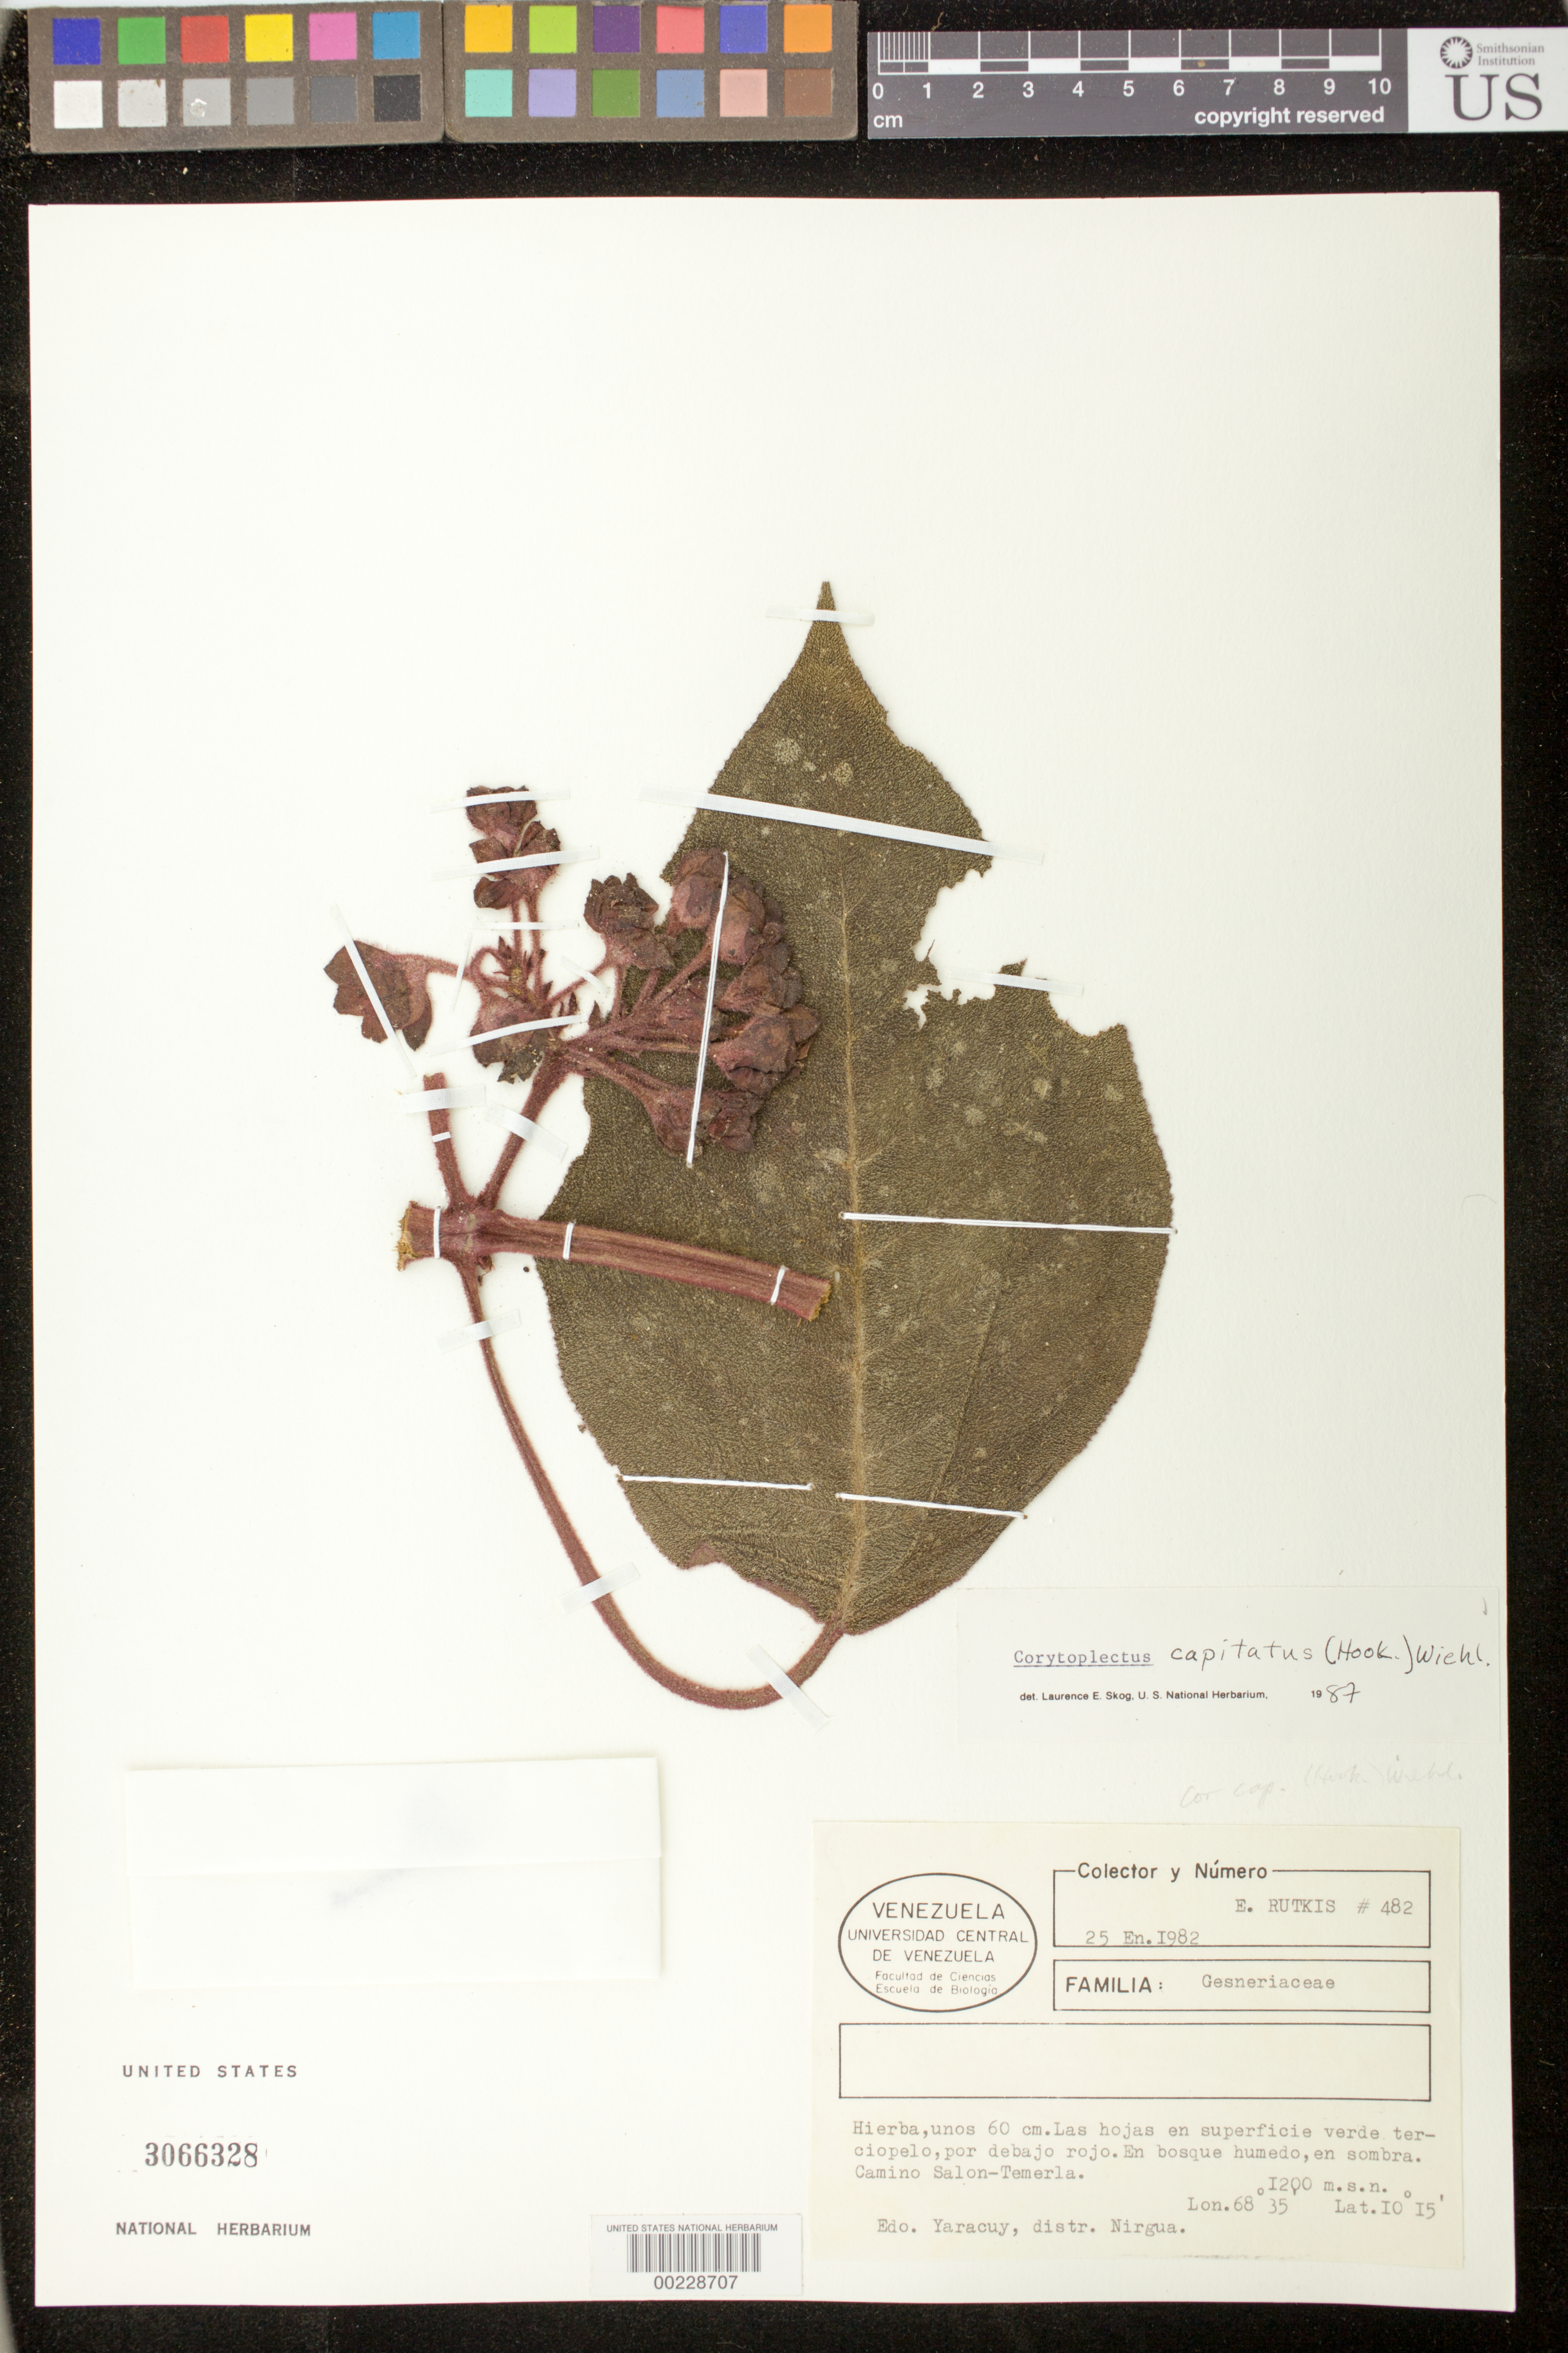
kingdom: Plantae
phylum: Tracheophyta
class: Magnoliopsida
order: Lamiales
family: Gesneriaceae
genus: Corytoplectus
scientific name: Corytoplectus capitatus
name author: (Hook.) Wiehler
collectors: E. Rutkis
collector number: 482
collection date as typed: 25 Jan 1982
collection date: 1982-01-25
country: Venezuela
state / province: Yaracuy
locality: Distr. Nirgua, Camino Salon - Temerla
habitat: En bosque humedo, en sombra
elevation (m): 1200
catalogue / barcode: US 3066328